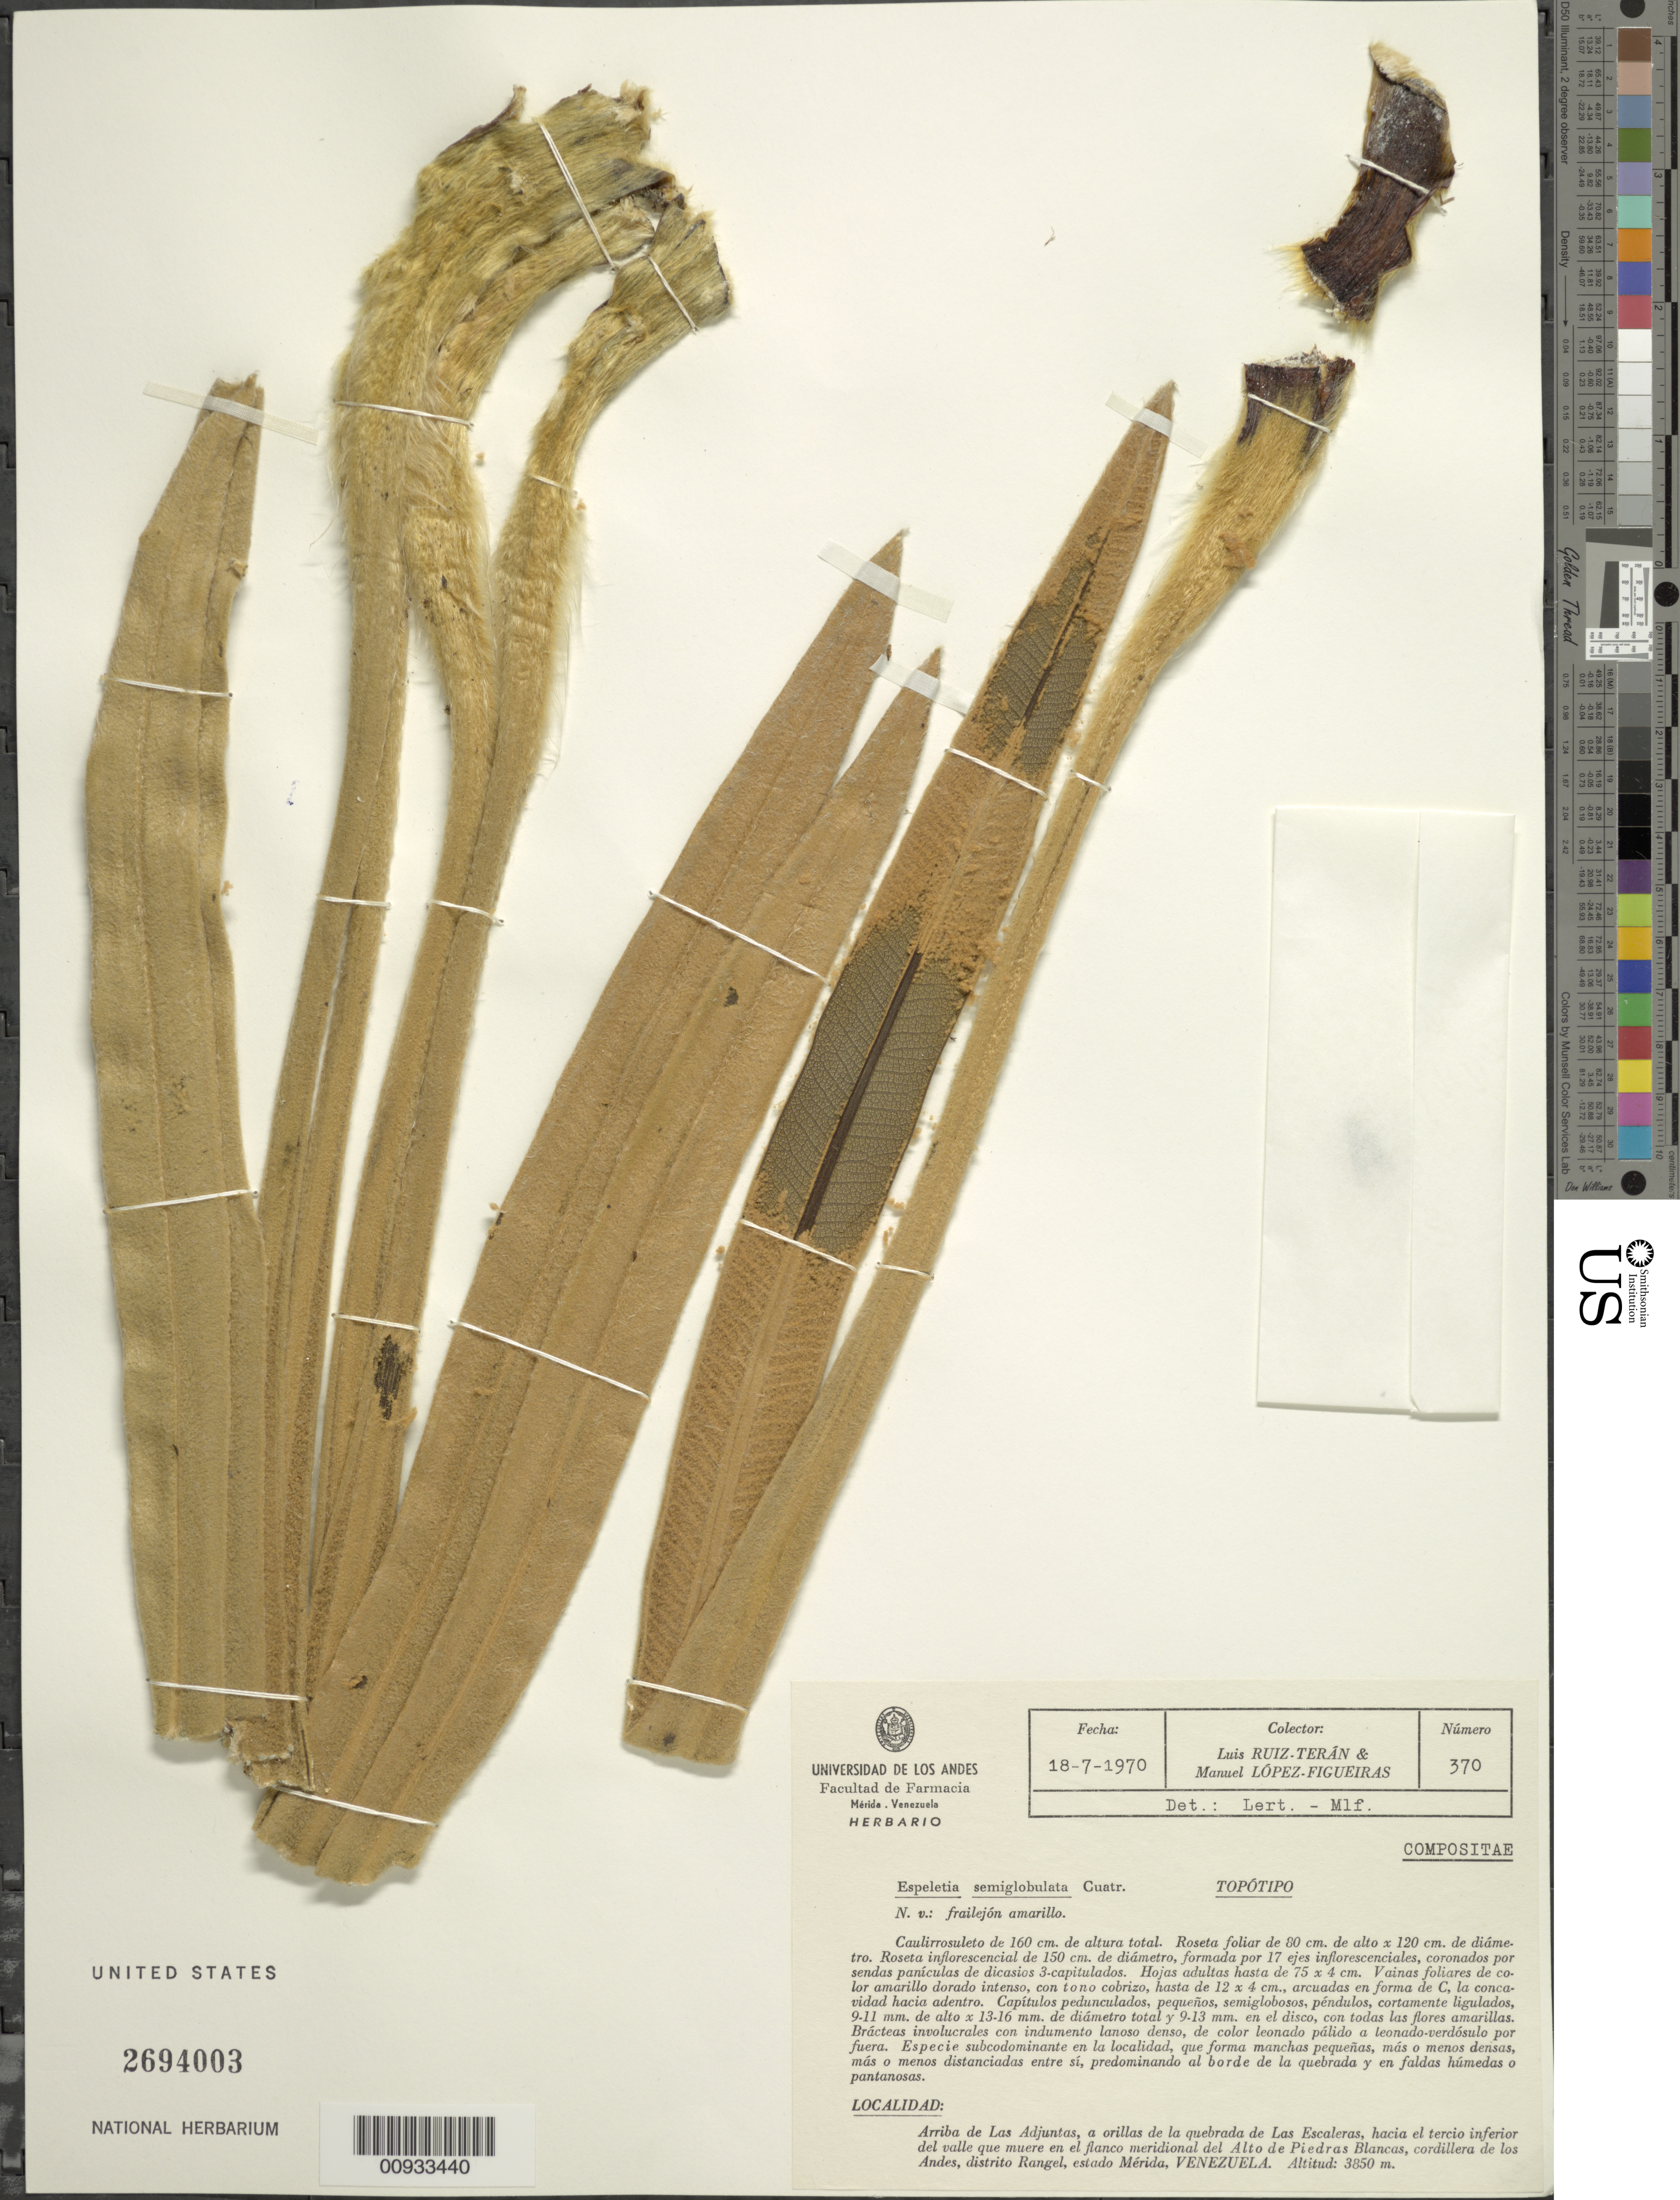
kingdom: Plantae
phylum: Tracheophyta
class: Magnoliopsida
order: Asterales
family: Asteraceae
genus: Espeletia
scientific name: Espeletia semiglobulata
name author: Cuatrec.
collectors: L. Teran & M. López Figueiras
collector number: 370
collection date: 1970-07-18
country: Venezuela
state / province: Mérida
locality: Arriba deLas Adjuntas, a orillas de la quebrada de Las Escaleras, hacia el tercio inferior del valle que muere en el flanco meridional del Alto de Piedras Blancas, Cordillera de Los Andes, Distrito Rangel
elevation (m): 3850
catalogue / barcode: US 2694003